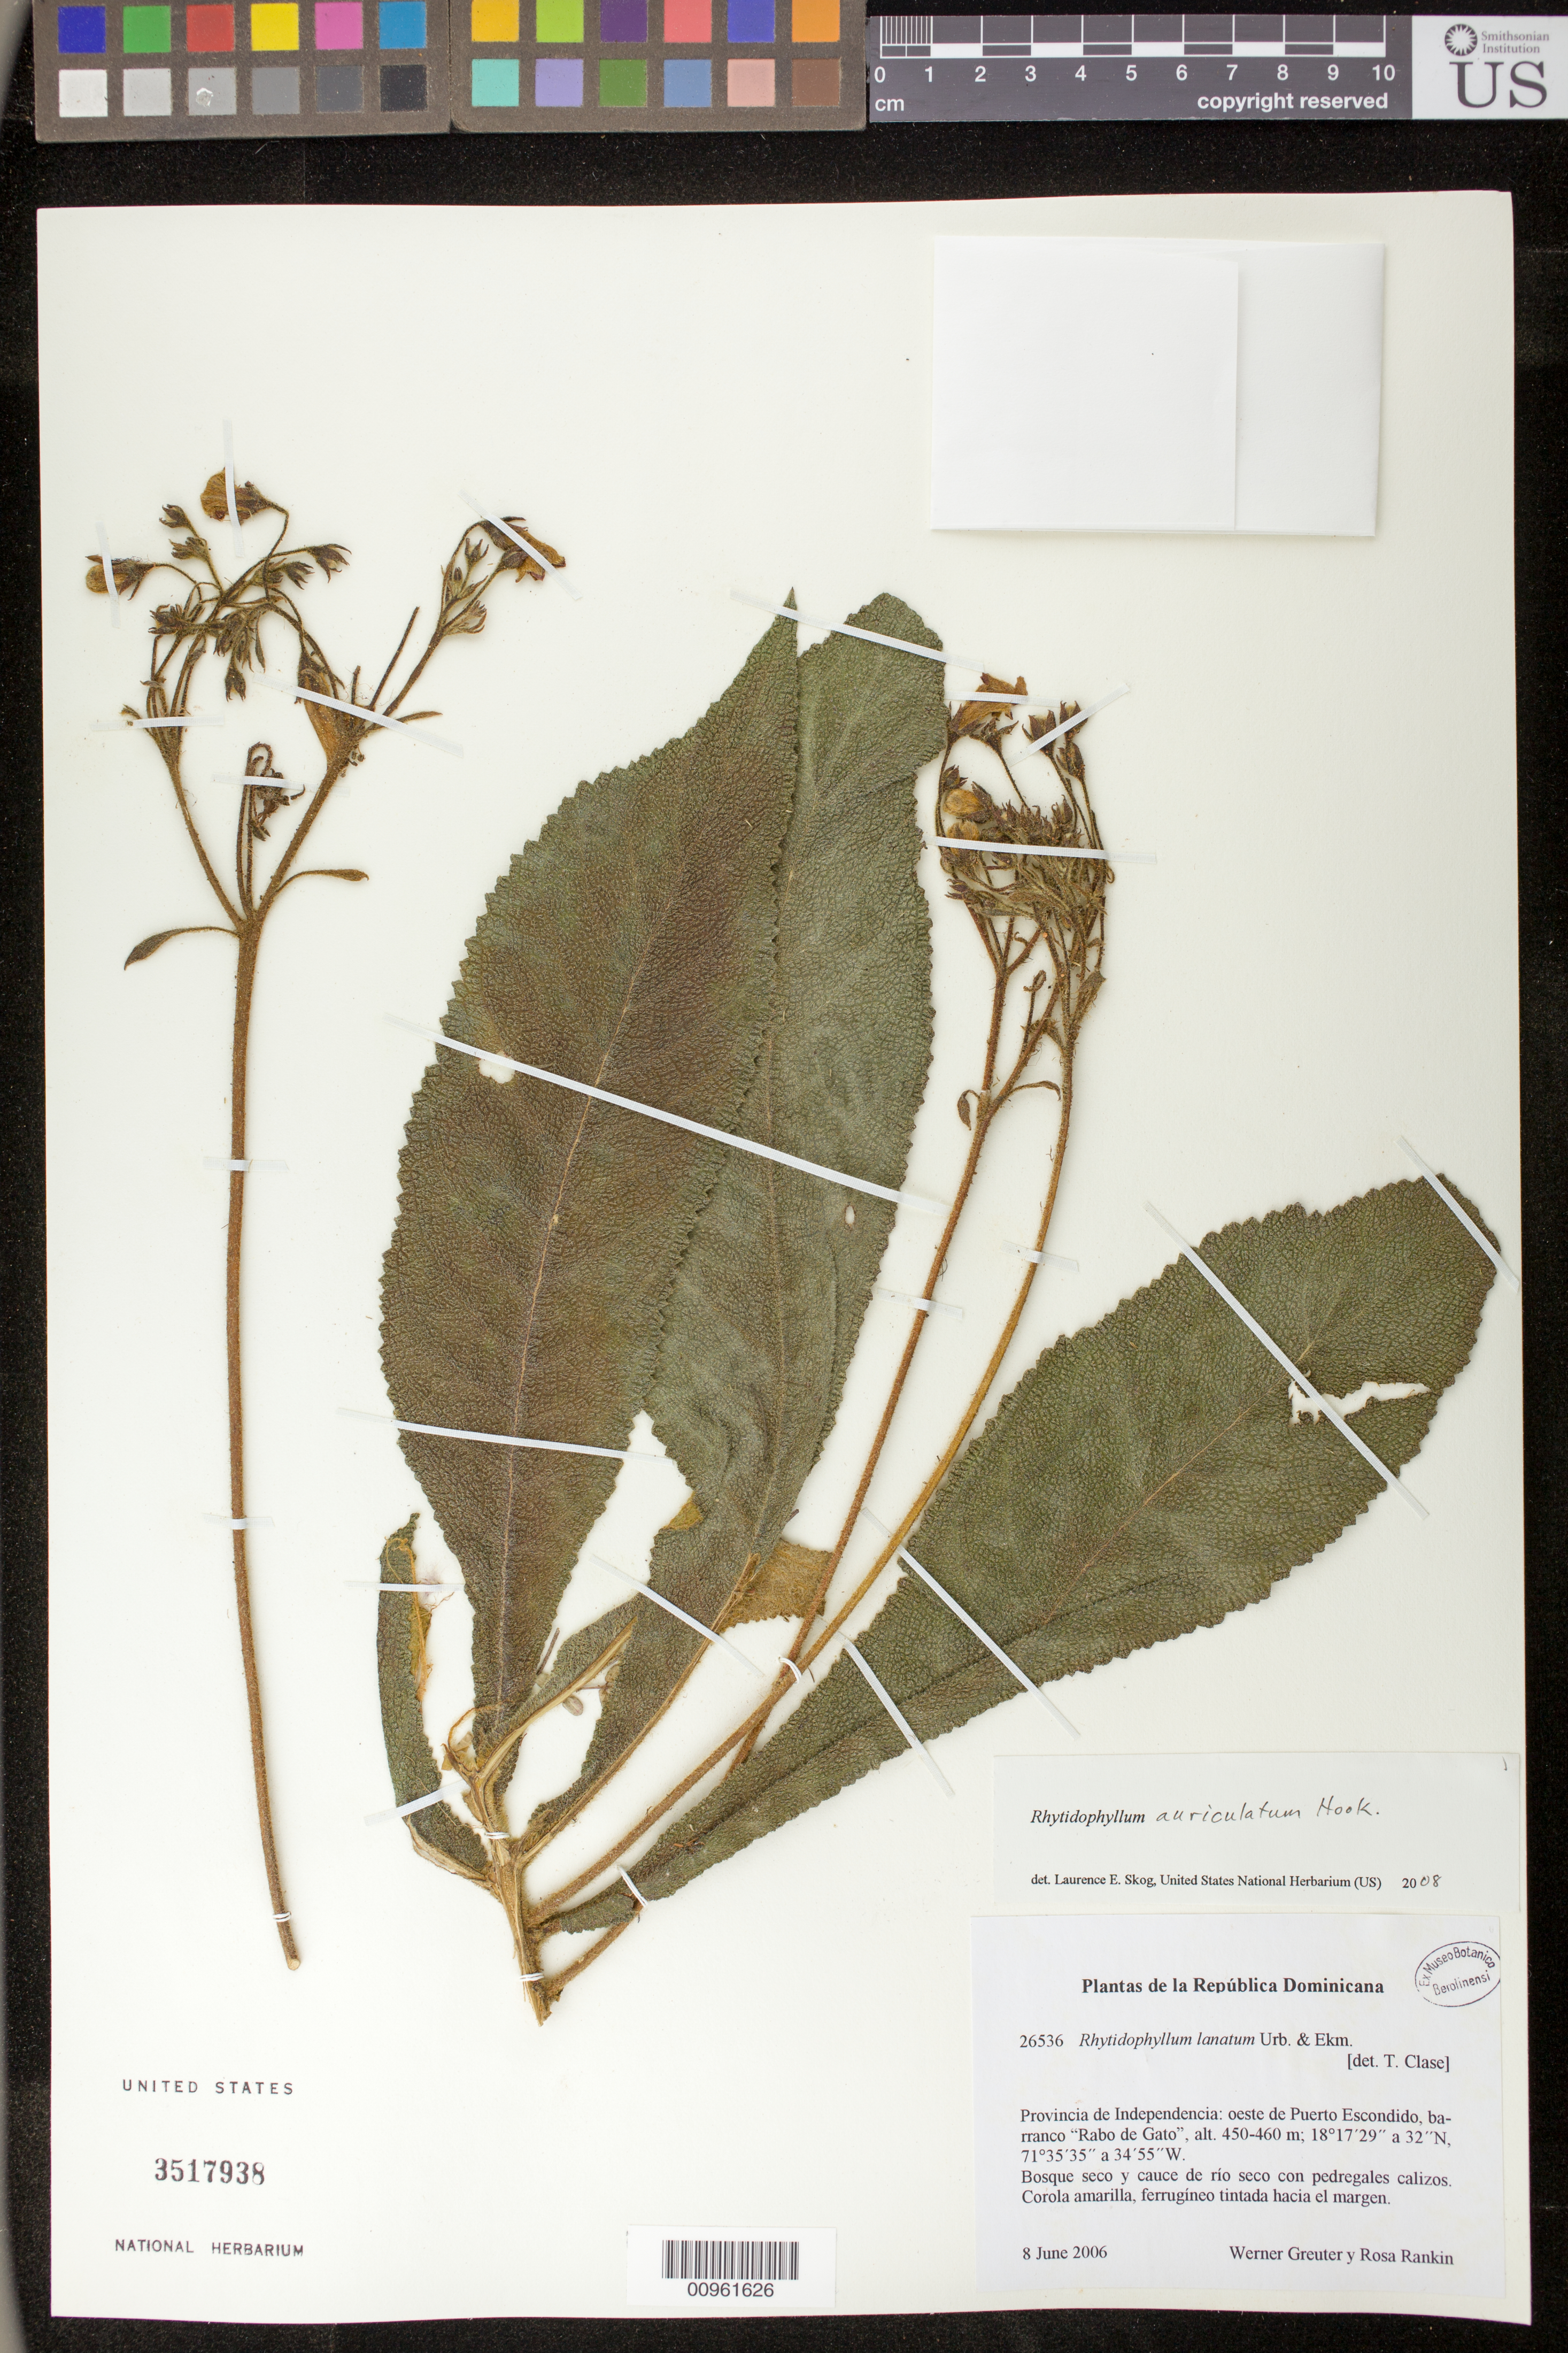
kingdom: Plantae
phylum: Tracheophyta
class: Magnoliopsida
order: Lamiales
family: Gesneriaceae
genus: Rhytidophyllum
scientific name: Rhytidophyllum auriculatum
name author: Hook.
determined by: Skog, Laurence E.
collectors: W. Greuter & R. Rankin Rodriguez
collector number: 26536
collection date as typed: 08 Jun 2006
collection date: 2006-06-08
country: Dominican Republic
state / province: Independencia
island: Hispaniola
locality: Provincia de Independencia: oeste de Puerto Escondido, barranco "Rabo de Gato"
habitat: Bosque seco y cauce de rio seco con pedregales calizos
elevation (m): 450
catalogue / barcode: US 3517938